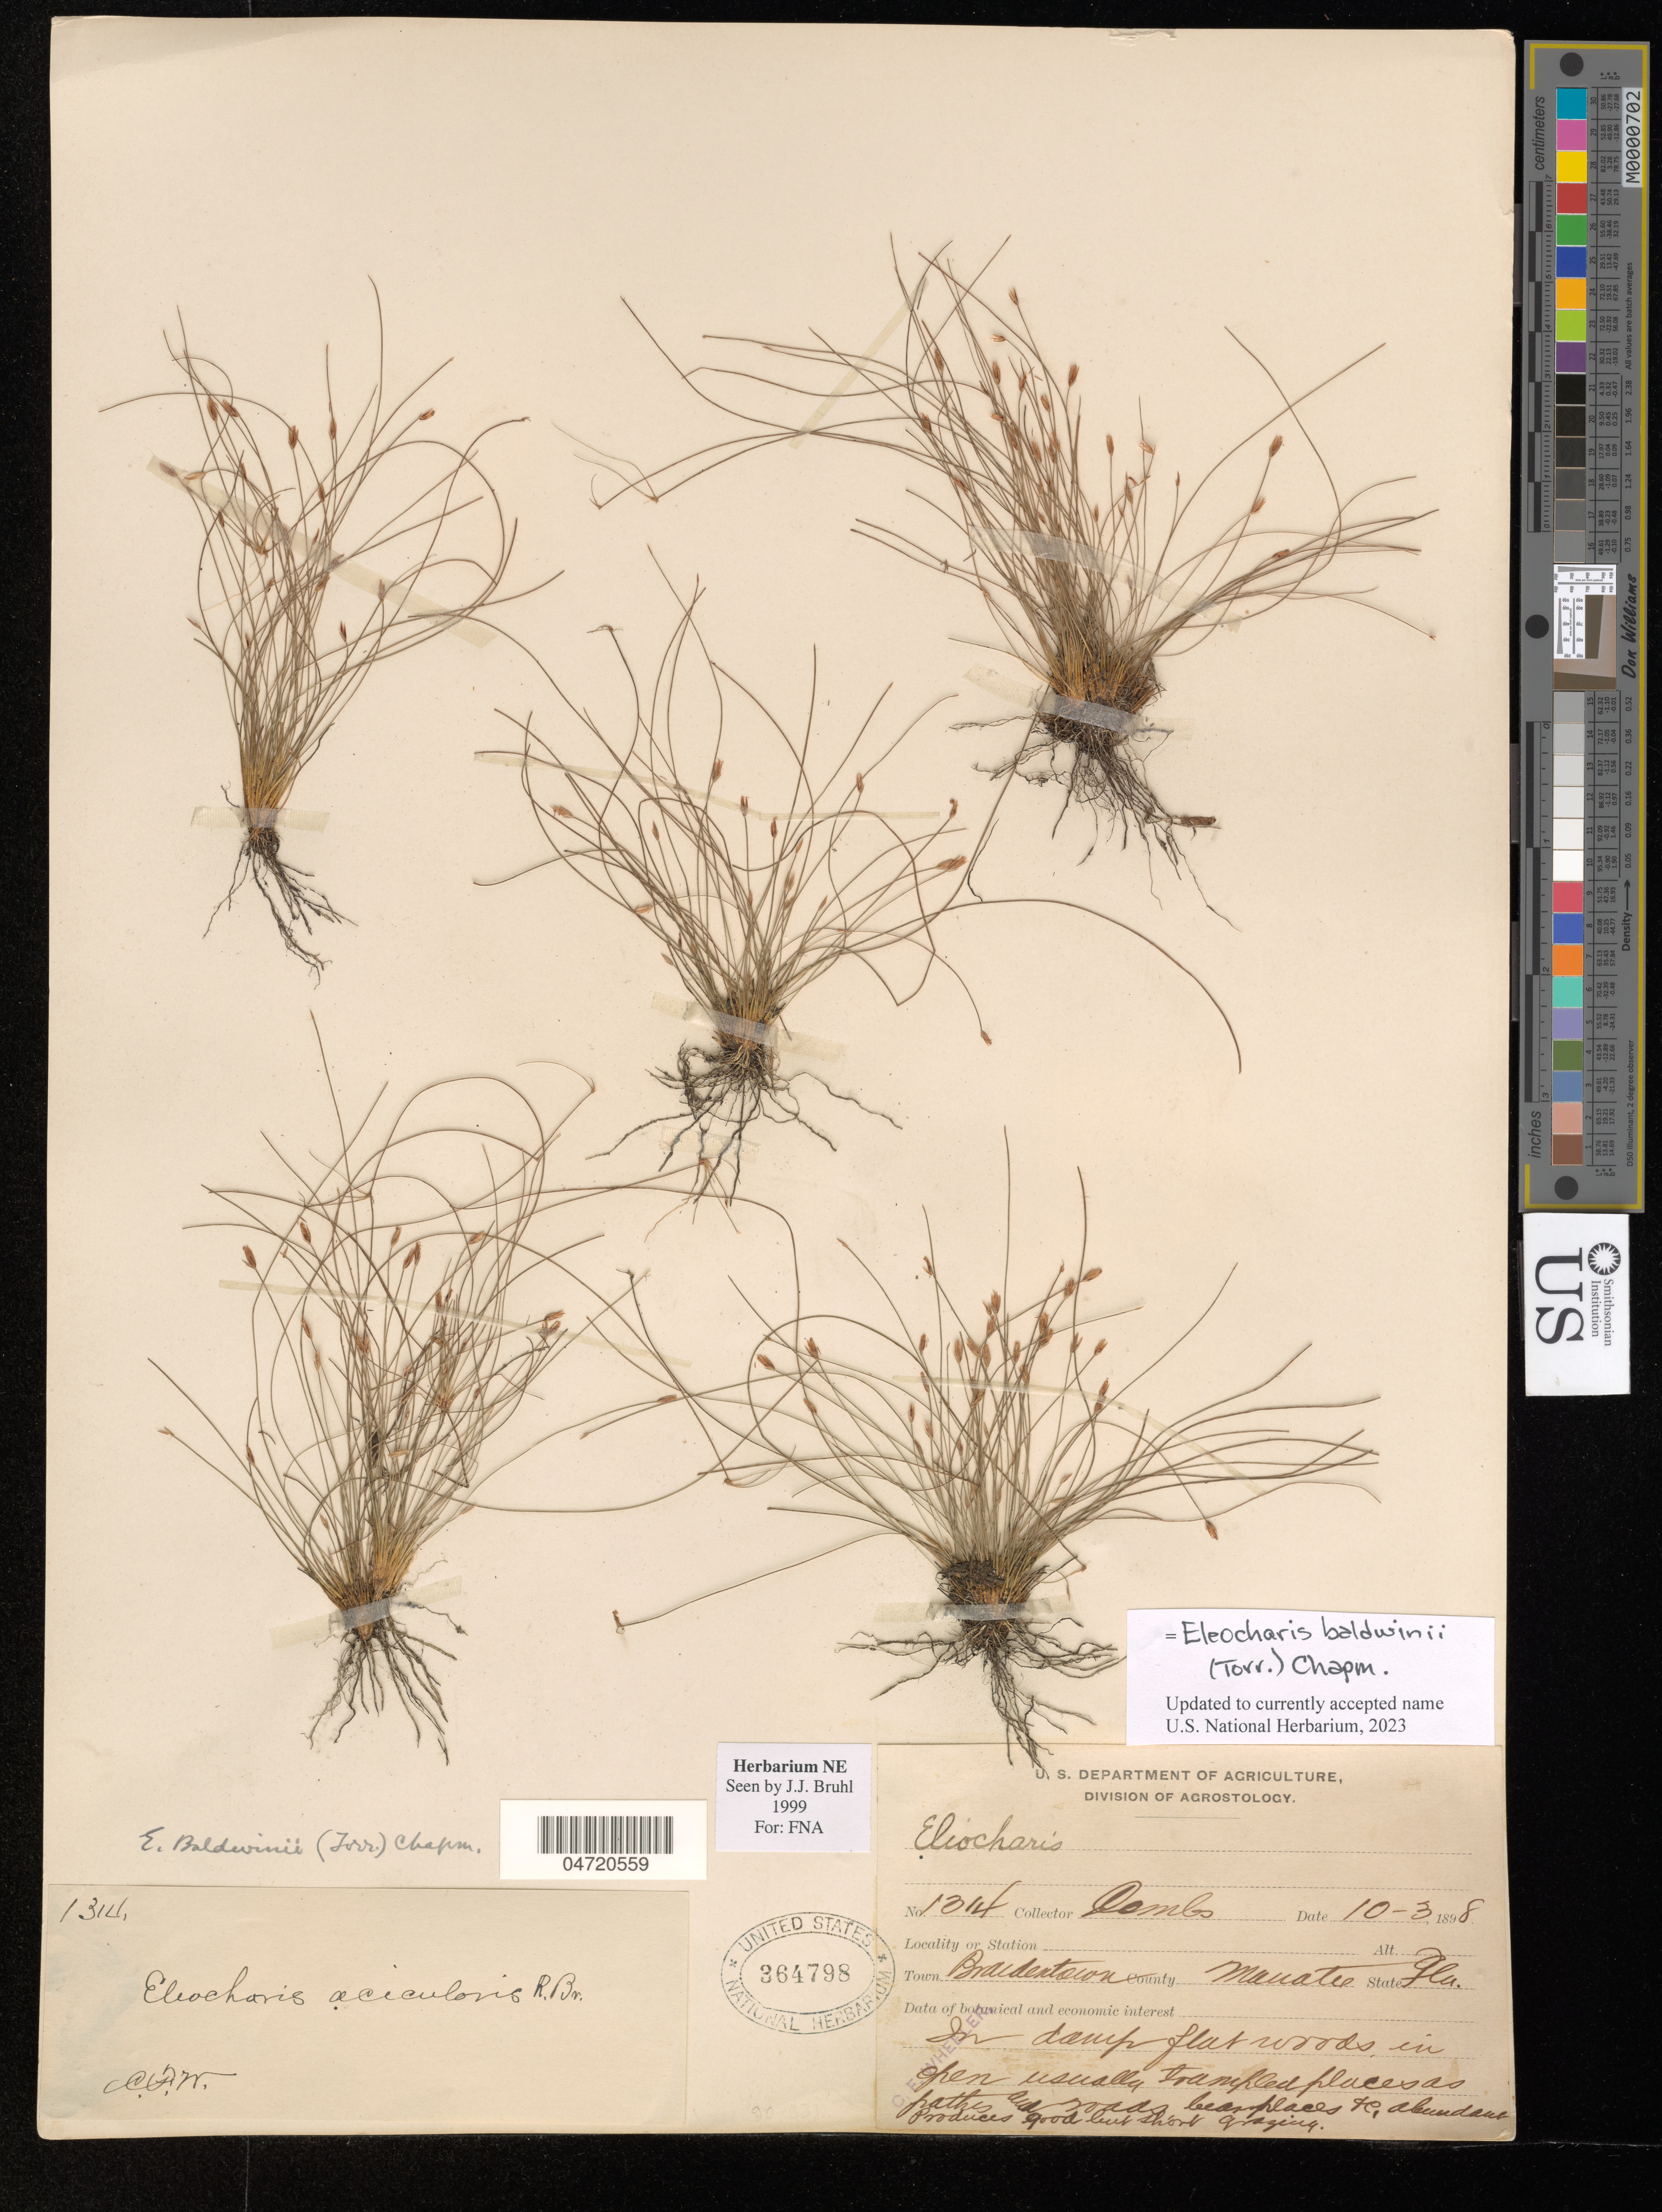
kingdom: Plantae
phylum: Tracheophyta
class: Liliopsida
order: Poales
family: Cyperaceae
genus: Eleocharis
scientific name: Eleocharis baldwinii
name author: (Torr.) Chapm.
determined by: Bruhl, J. J., (NE), University of New England (AUSTRALIA)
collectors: -. Combs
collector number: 1314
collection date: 1898-10-03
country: United States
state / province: Florida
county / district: Manatee County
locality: Braidentown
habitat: In damp flatwoods in open usually trampled places as paths and roads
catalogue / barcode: US 364798